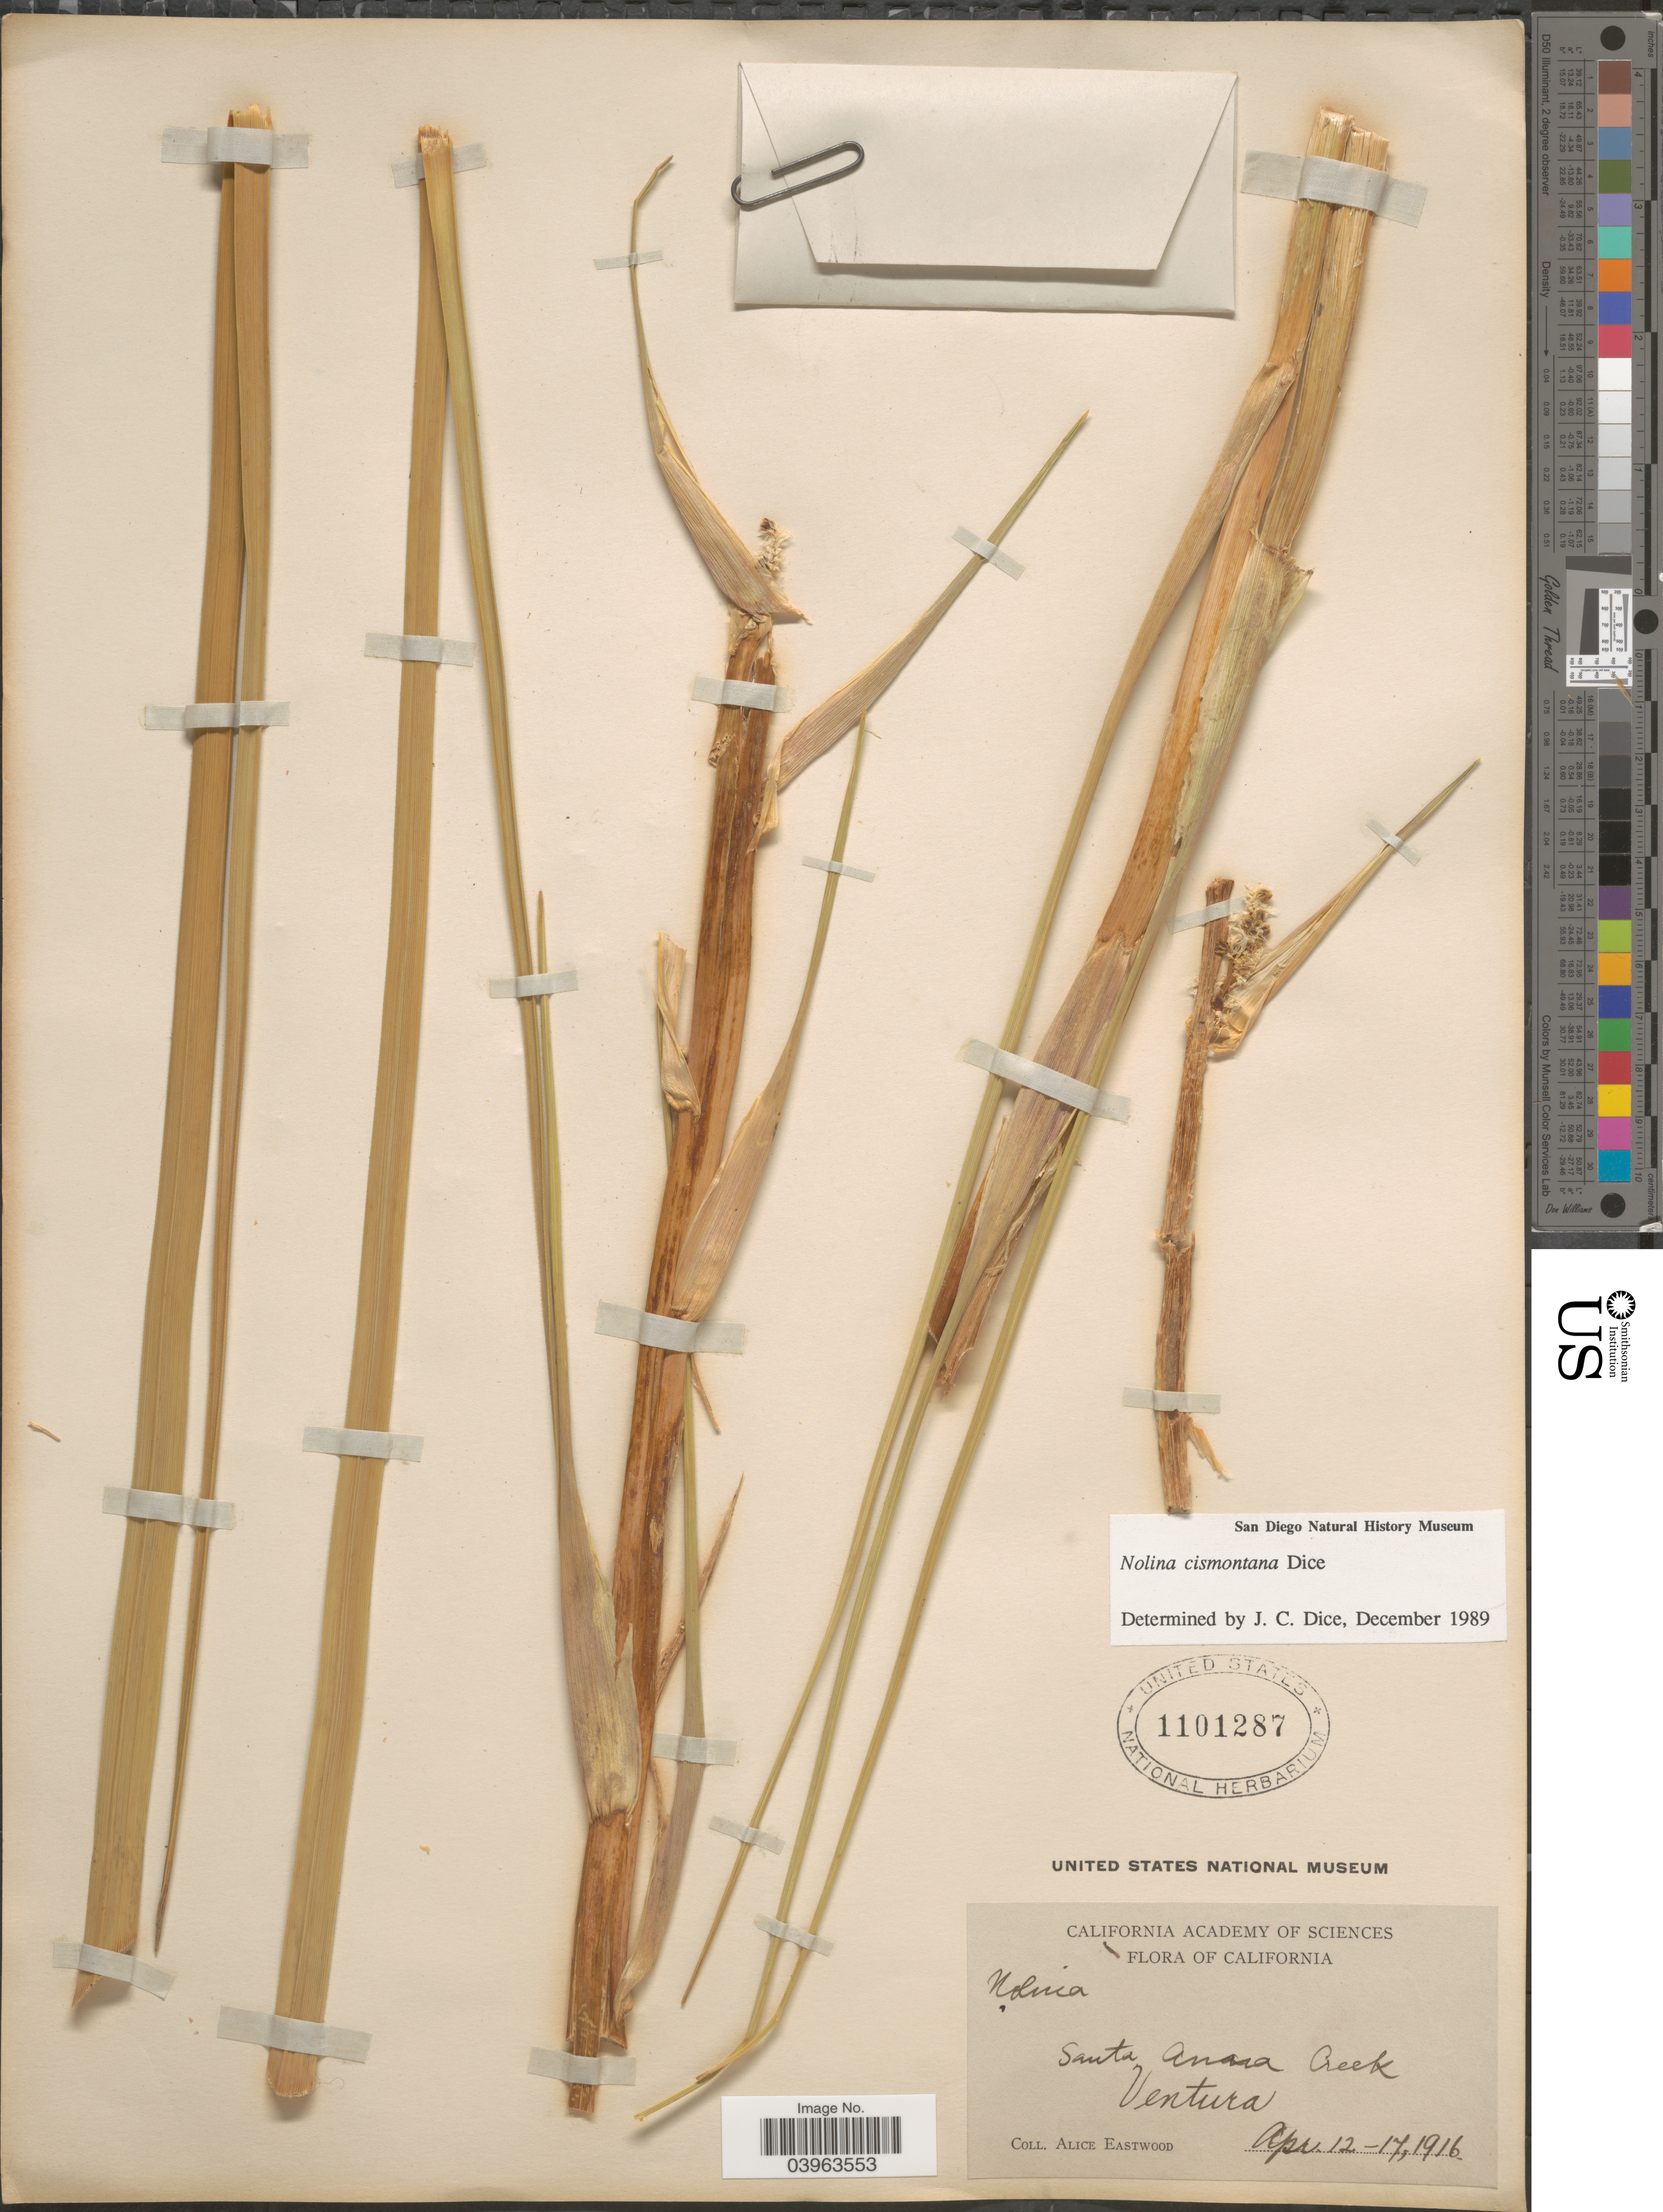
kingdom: Plantae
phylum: Tracheophyta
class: Liliopsida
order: Asparagales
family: Asparagaceae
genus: Nolina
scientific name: Nolina cismontana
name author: Dice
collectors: A. Eastwood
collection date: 1916-04-12/1916-04-17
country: United States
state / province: California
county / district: Ventura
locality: Santa Anna Creek. Ventura.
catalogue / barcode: US 1101287